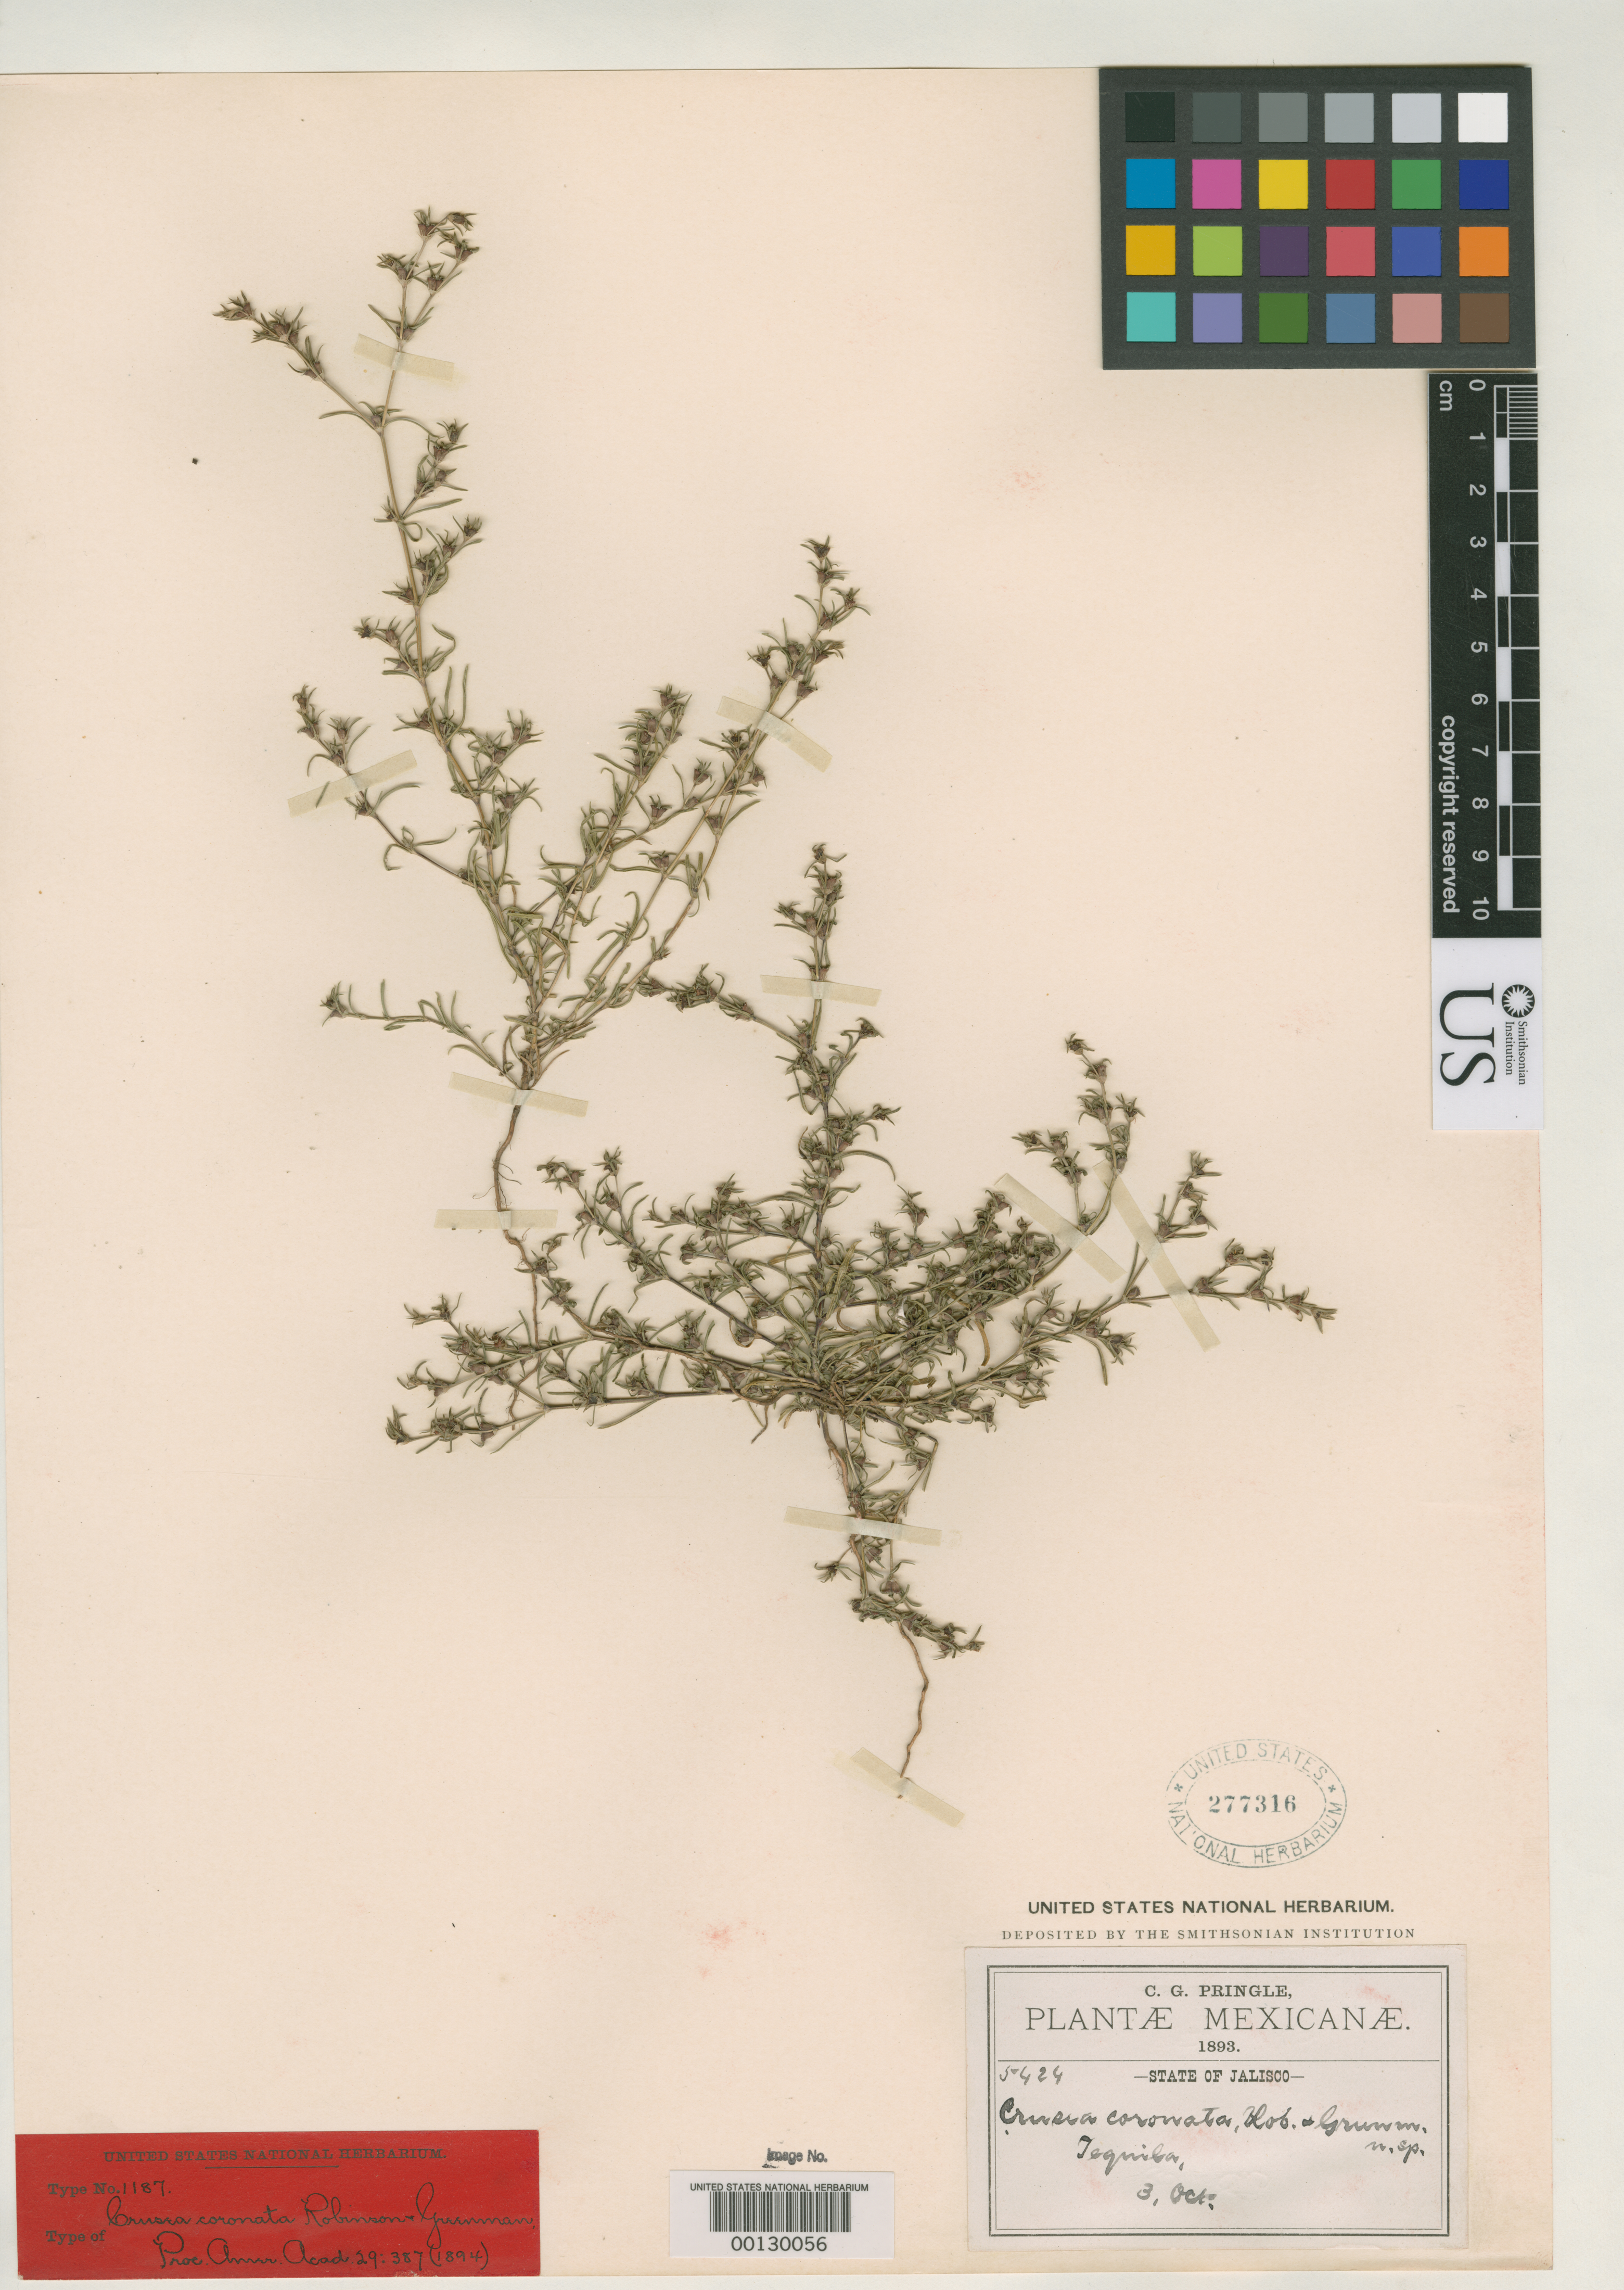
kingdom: Plantae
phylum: Tracheophyta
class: Magnoliopsida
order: Gentianales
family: Rubiaceae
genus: Crusea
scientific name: Crusea coronata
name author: B.L. Rob. & Greenm.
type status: Isotype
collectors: C. G. Pringle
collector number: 5424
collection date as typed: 03 Oct 1893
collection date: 1893-10-03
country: Mexico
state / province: Jalisco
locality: Tequila.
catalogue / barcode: US 277316